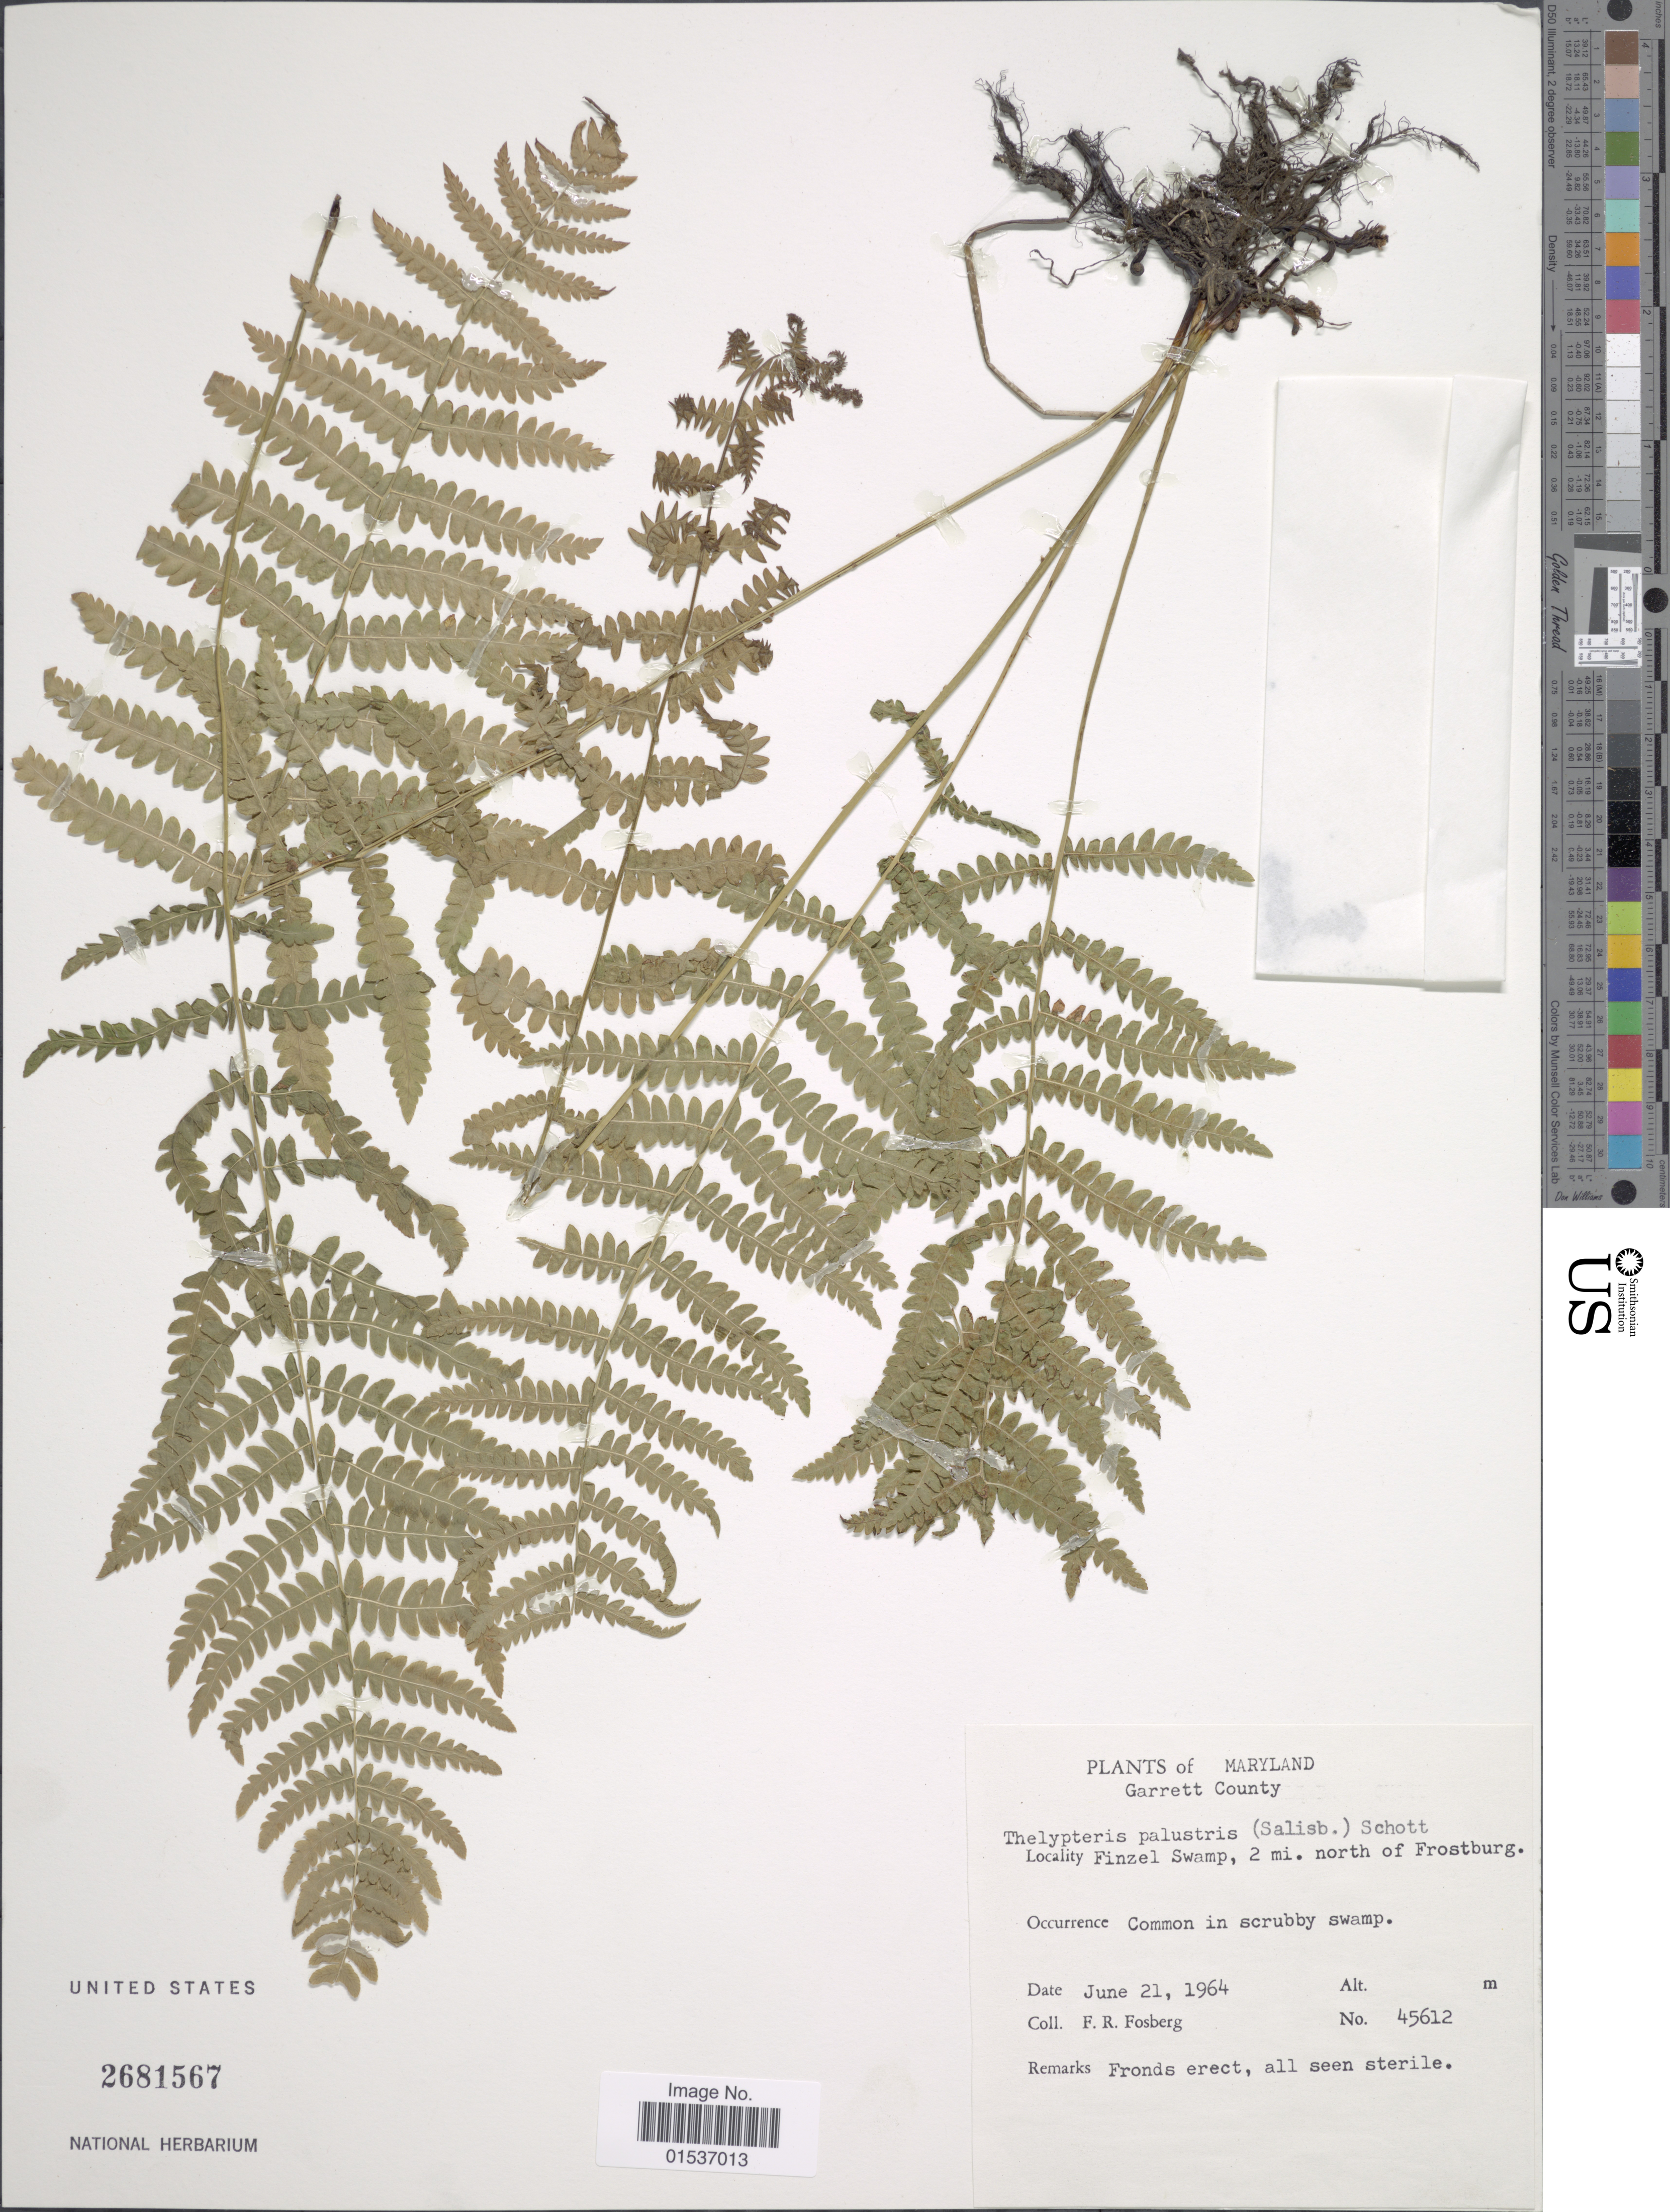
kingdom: Plantae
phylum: Tracheophyta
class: Polypodiopsida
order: Polypodiales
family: Thelypteridaceae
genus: Thelypteris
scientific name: Thelypteris palustris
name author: (Salisb.) Schott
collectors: F. R. Fosberg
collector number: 45612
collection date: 1964-06-21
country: United States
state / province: Maryland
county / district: Garrett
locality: Maryland, Garrett County, Finzel Swamp, 2 mi. north of Frostburg.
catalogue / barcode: US 2681567